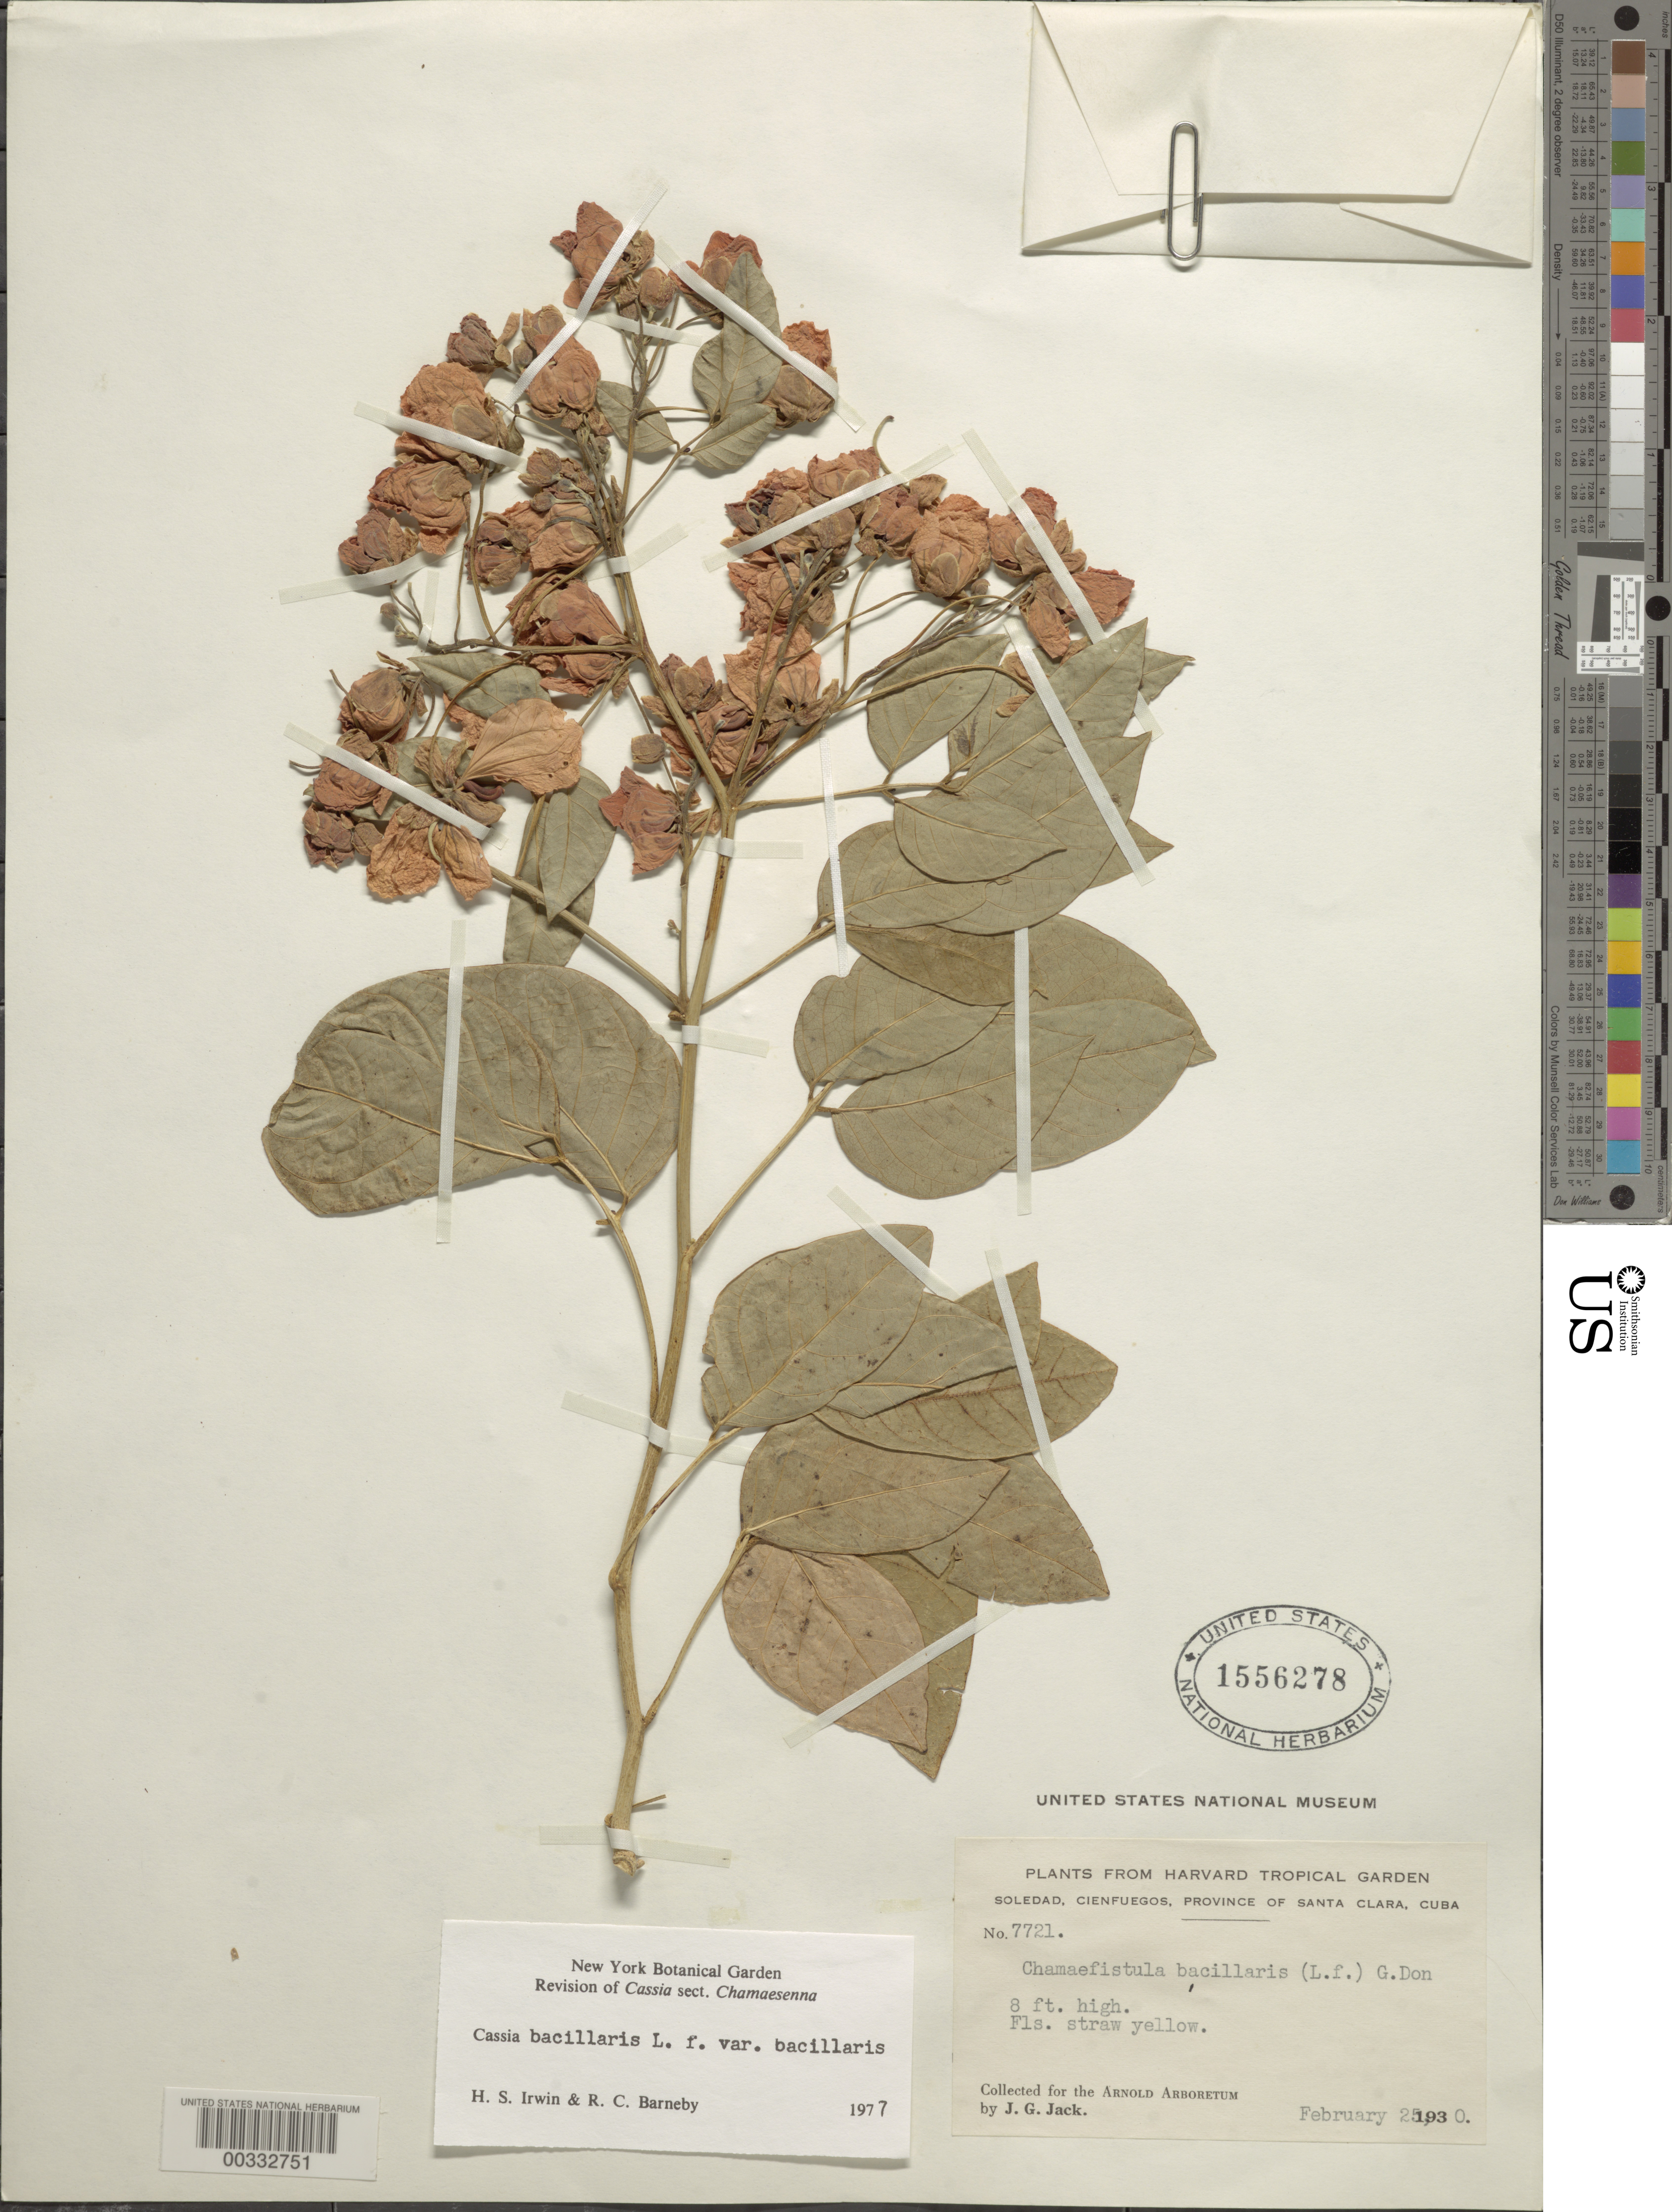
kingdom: Plantae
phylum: Tracheophyta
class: Magnoliopsida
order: Fabales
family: Fabaceae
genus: Senna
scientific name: Senna bacillaris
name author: (L. f.) H.S. Irwin & Barneby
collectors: J. G. Jack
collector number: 7721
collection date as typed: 25 Feb 1930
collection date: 1930-02-25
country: Cuba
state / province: Las Villas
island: Greater Antilles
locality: Soledad, cienfuegos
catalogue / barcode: US 1556278